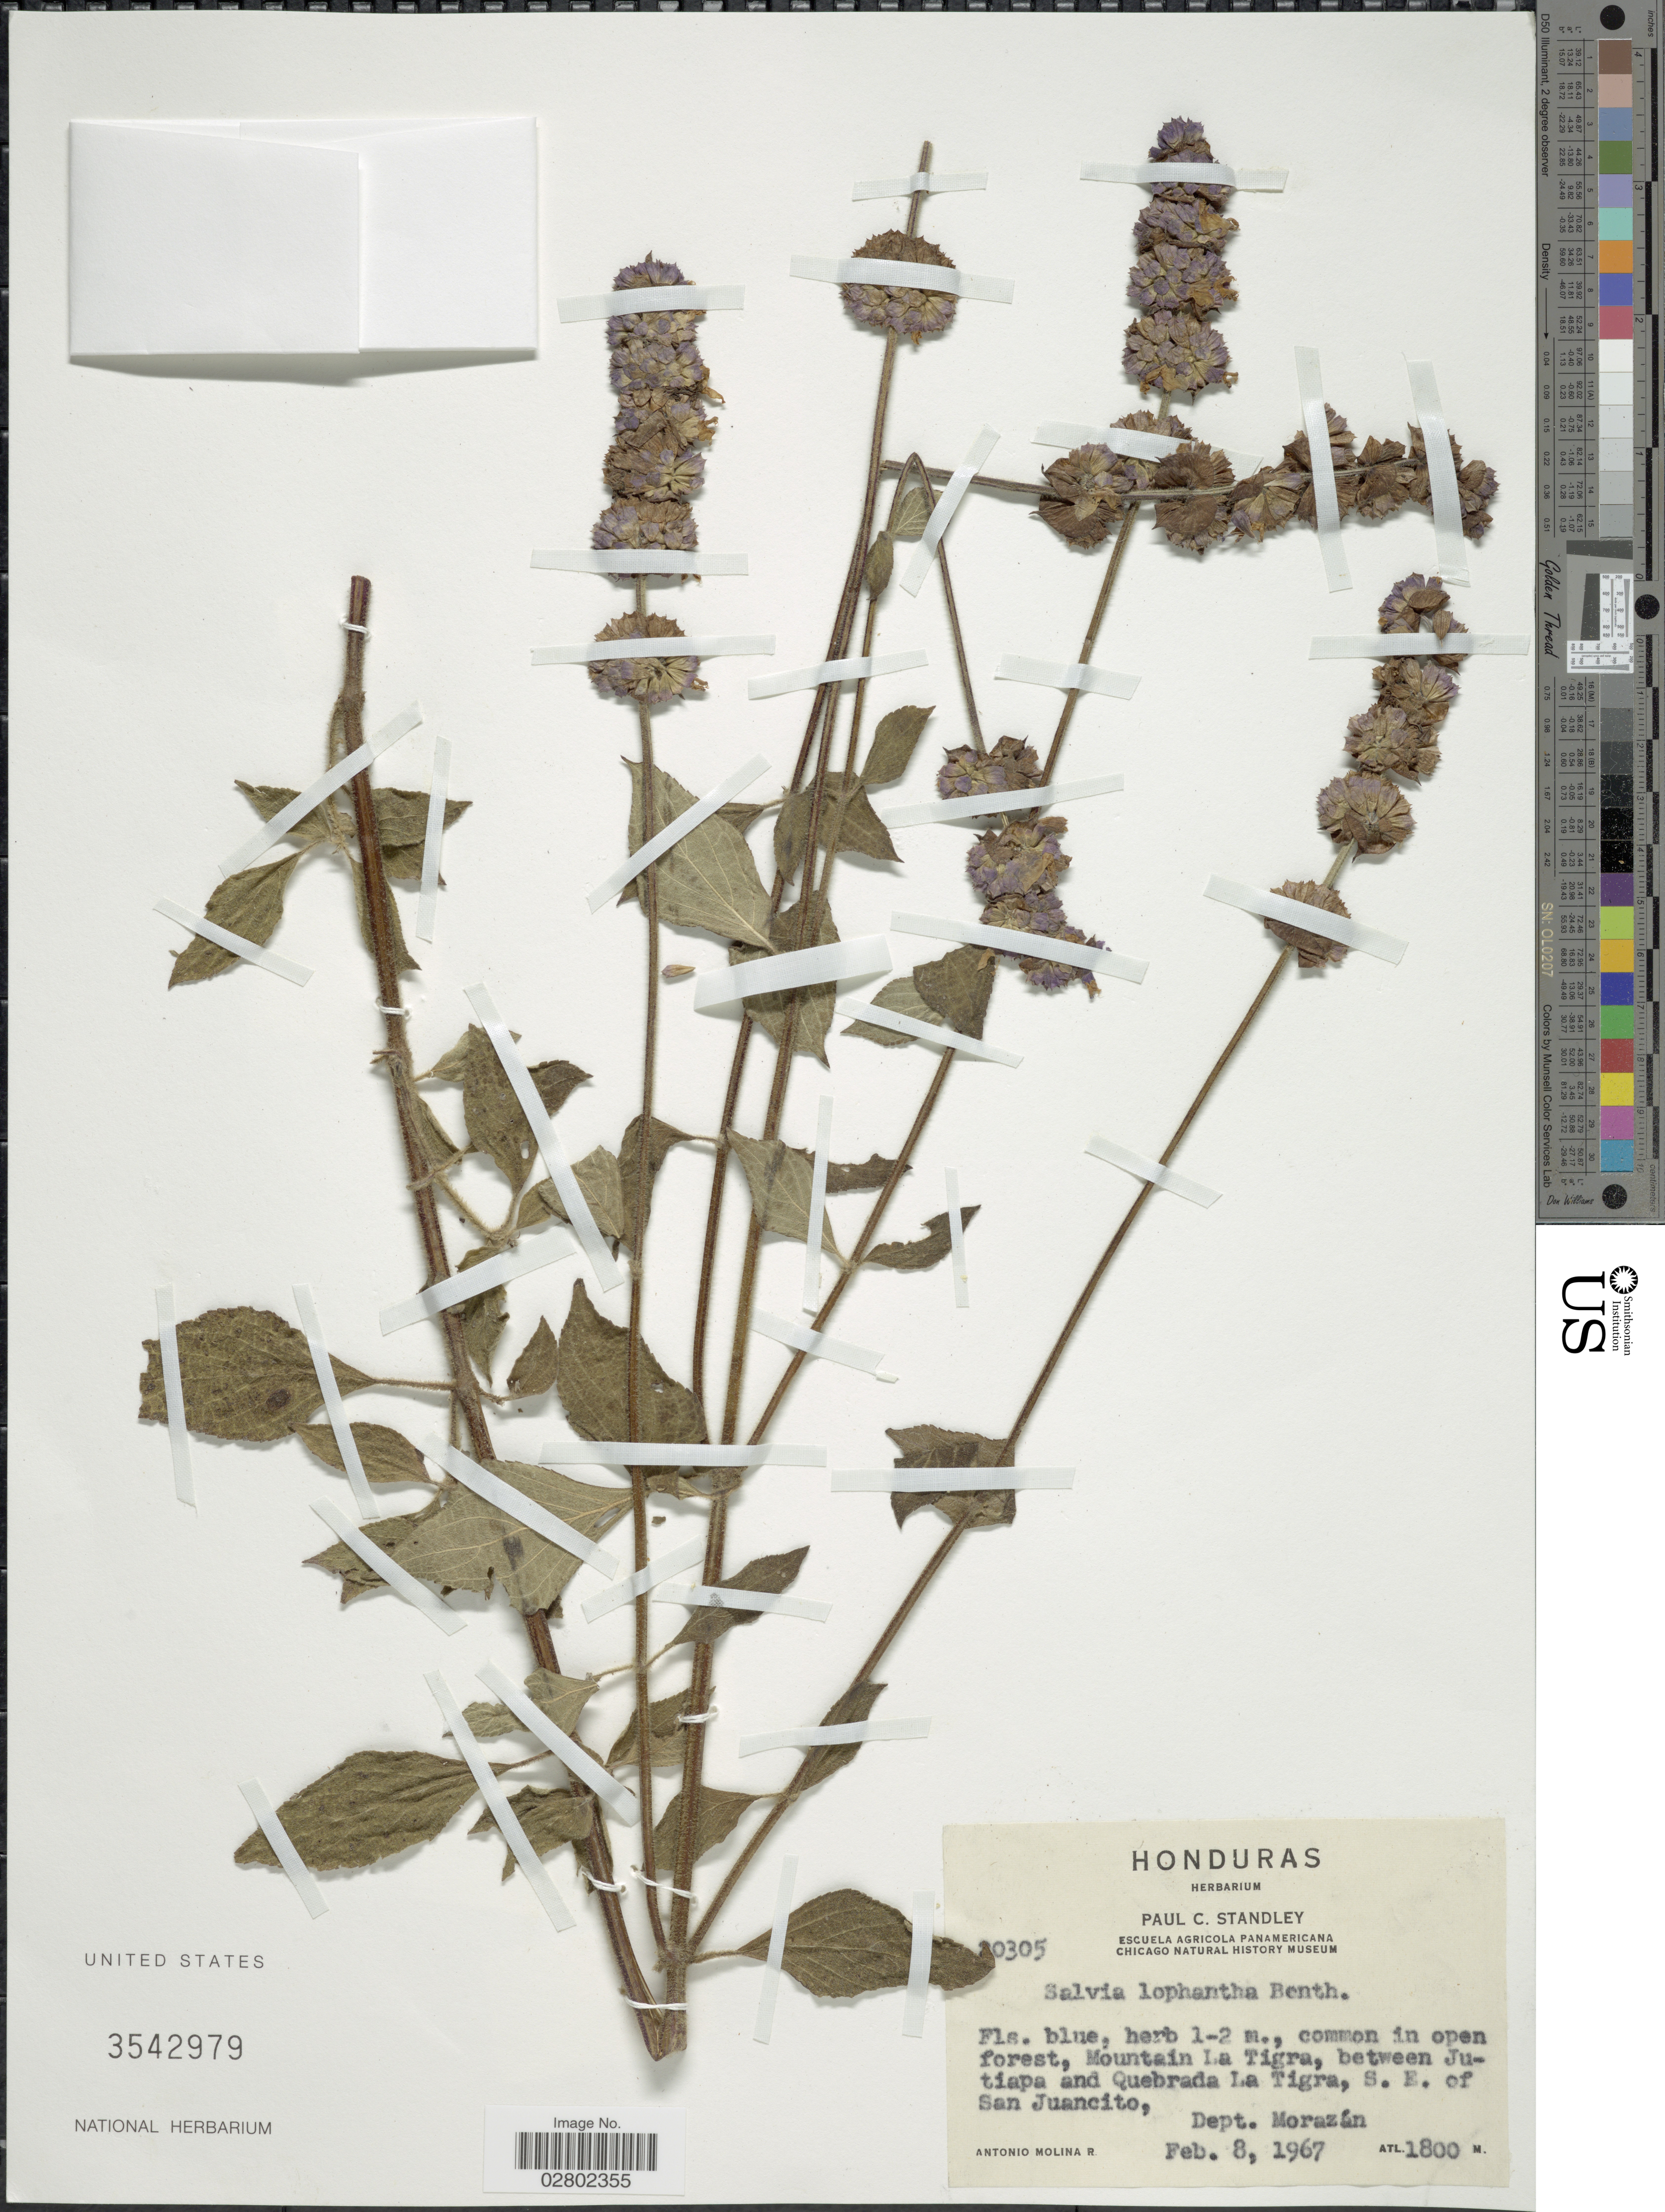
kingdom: Plantae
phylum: Tracheophyta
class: Magnoliopsida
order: Lamiales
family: Lamiaceae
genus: Salvia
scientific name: Salvia mocinoi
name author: Benth.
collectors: A. Molina R.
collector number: !0305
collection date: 1967-02-08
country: Honduras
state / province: Fco. Morazán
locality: Mountain La Tigra, between Jutiapa and Quebrada La Tigra, S. E. of San Juancito, Dept. Morazán.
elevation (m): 1800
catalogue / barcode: US 3542979